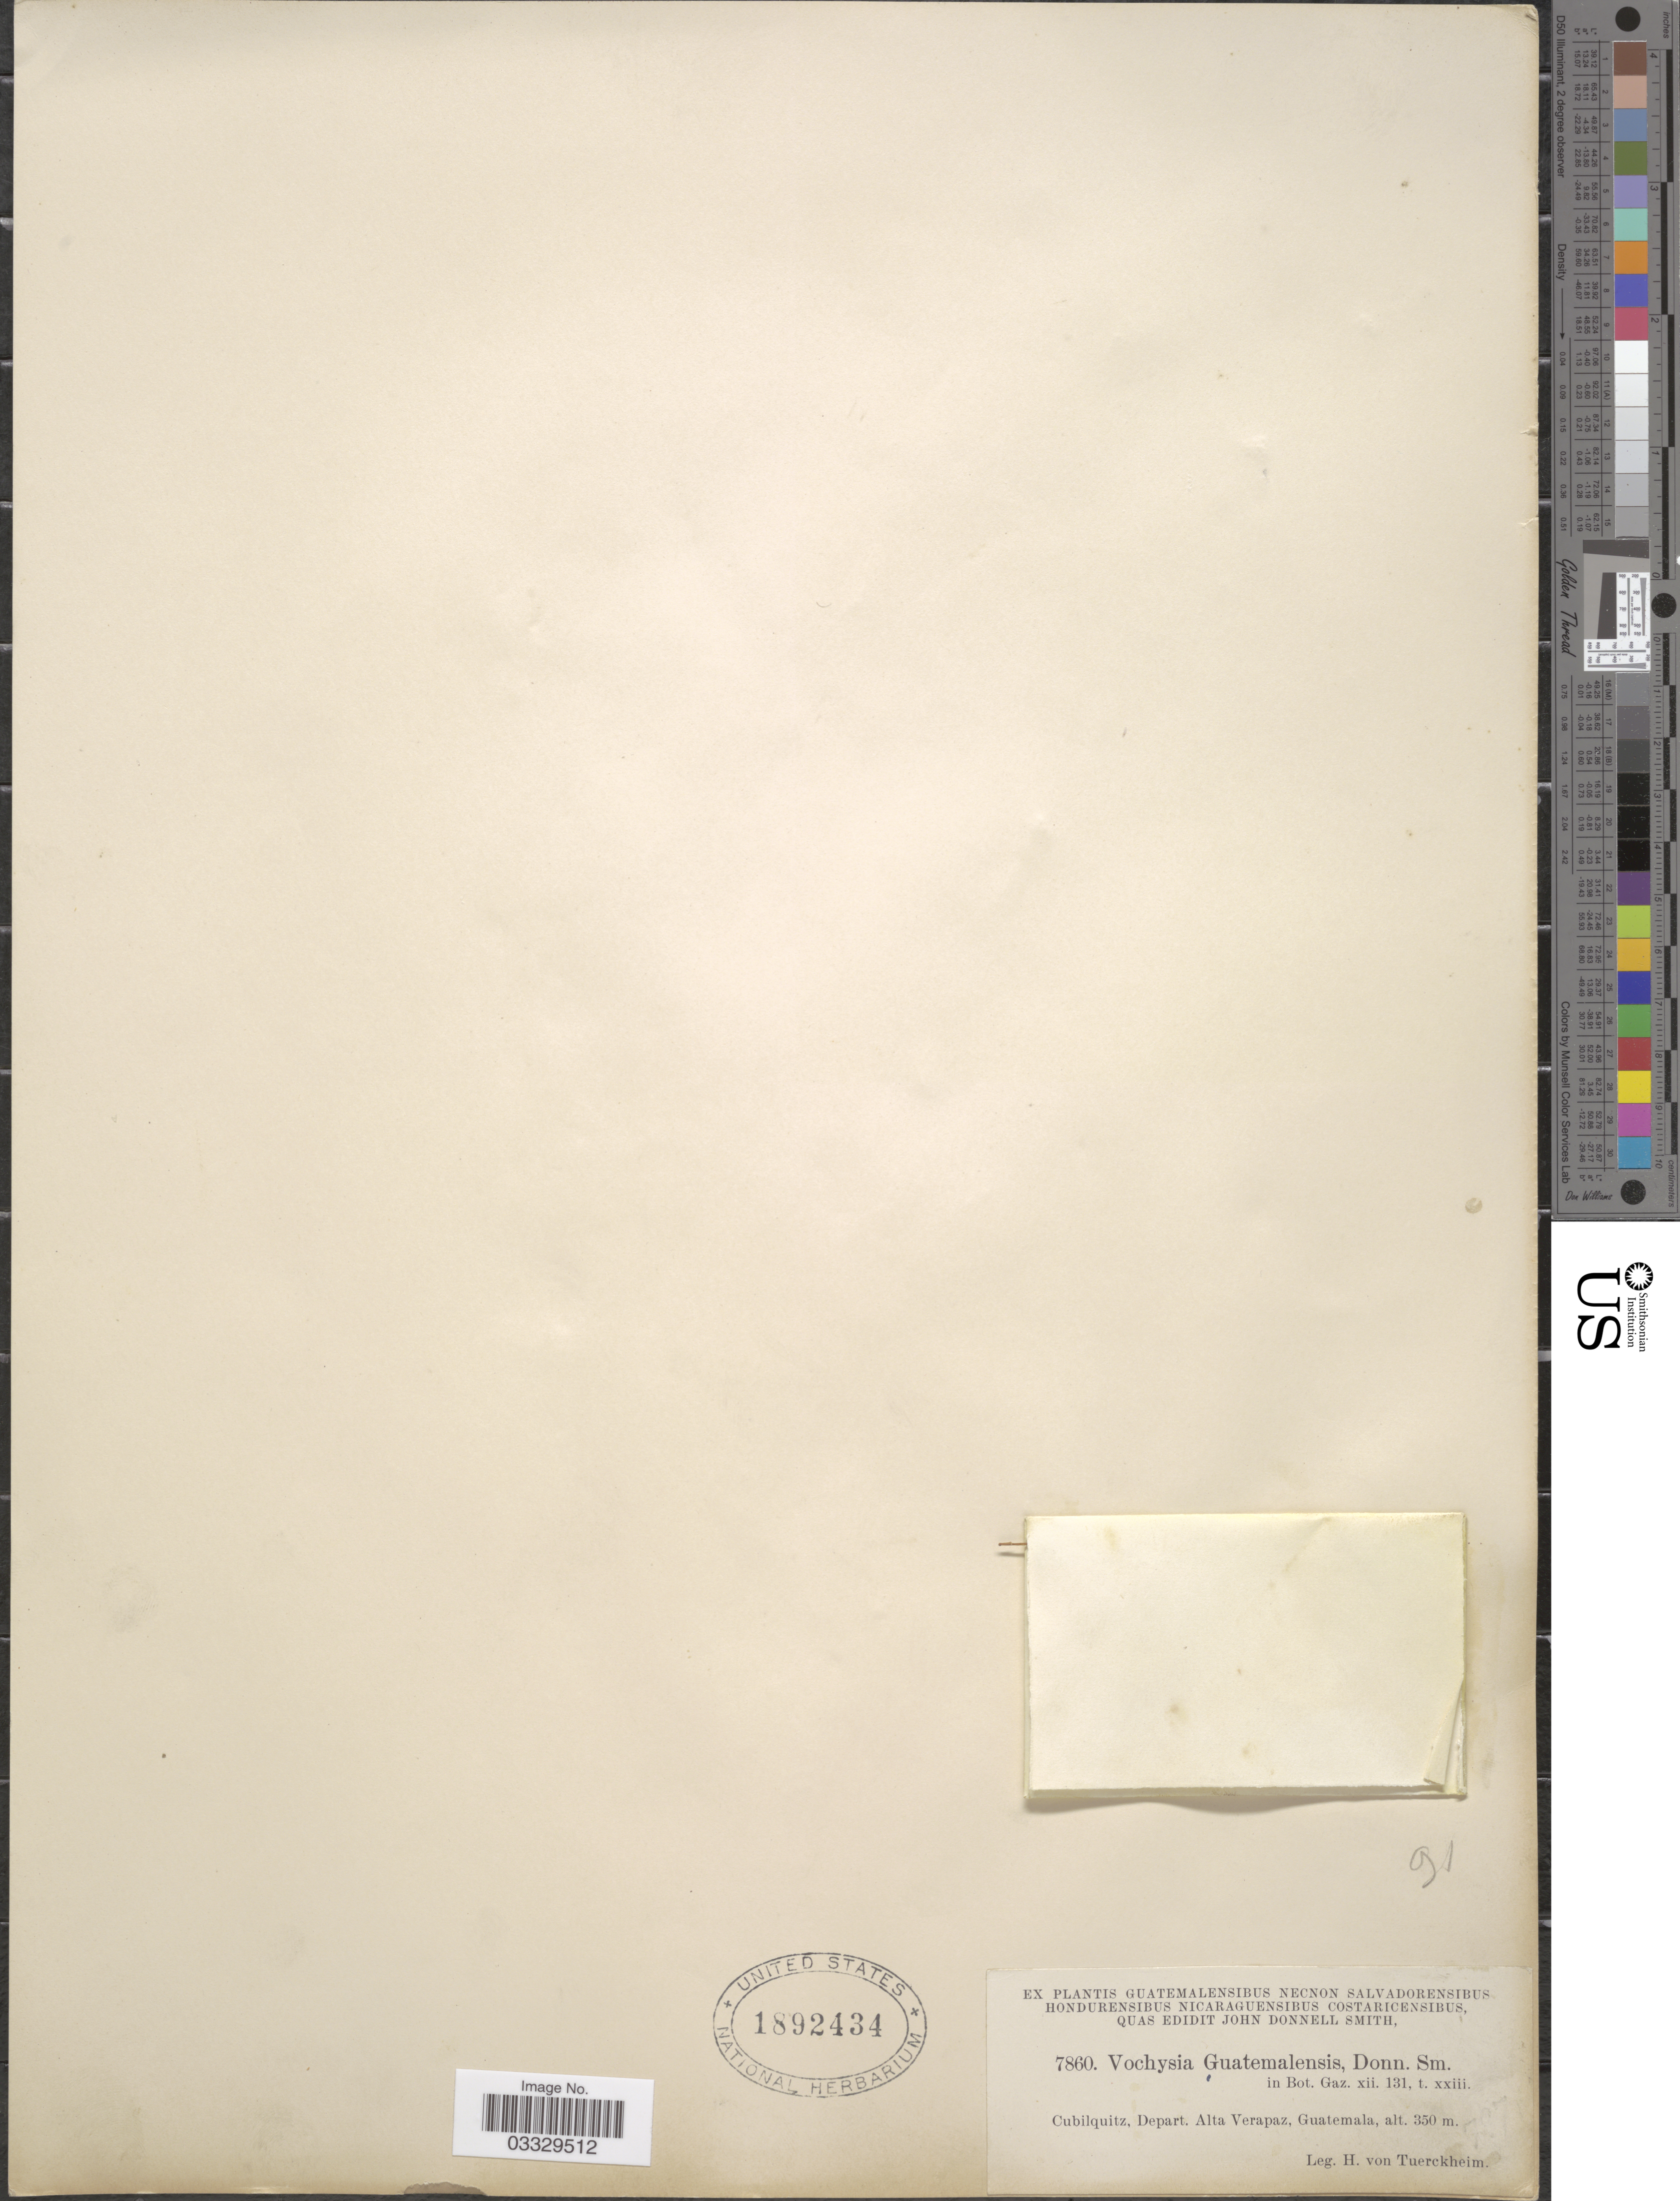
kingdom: Plantae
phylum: Tracheophyta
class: Magnoliopsida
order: Myrtales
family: Vochysiaceae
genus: Vochysia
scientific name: Vochysia guatemalensis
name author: Donn. Sm.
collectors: H. von Tuerckheim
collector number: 7860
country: Guatemala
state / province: Alta Verapaz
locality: Cubilquitz, Depart. Alta Vera Paz.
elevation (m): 350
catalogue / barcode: US 1892434